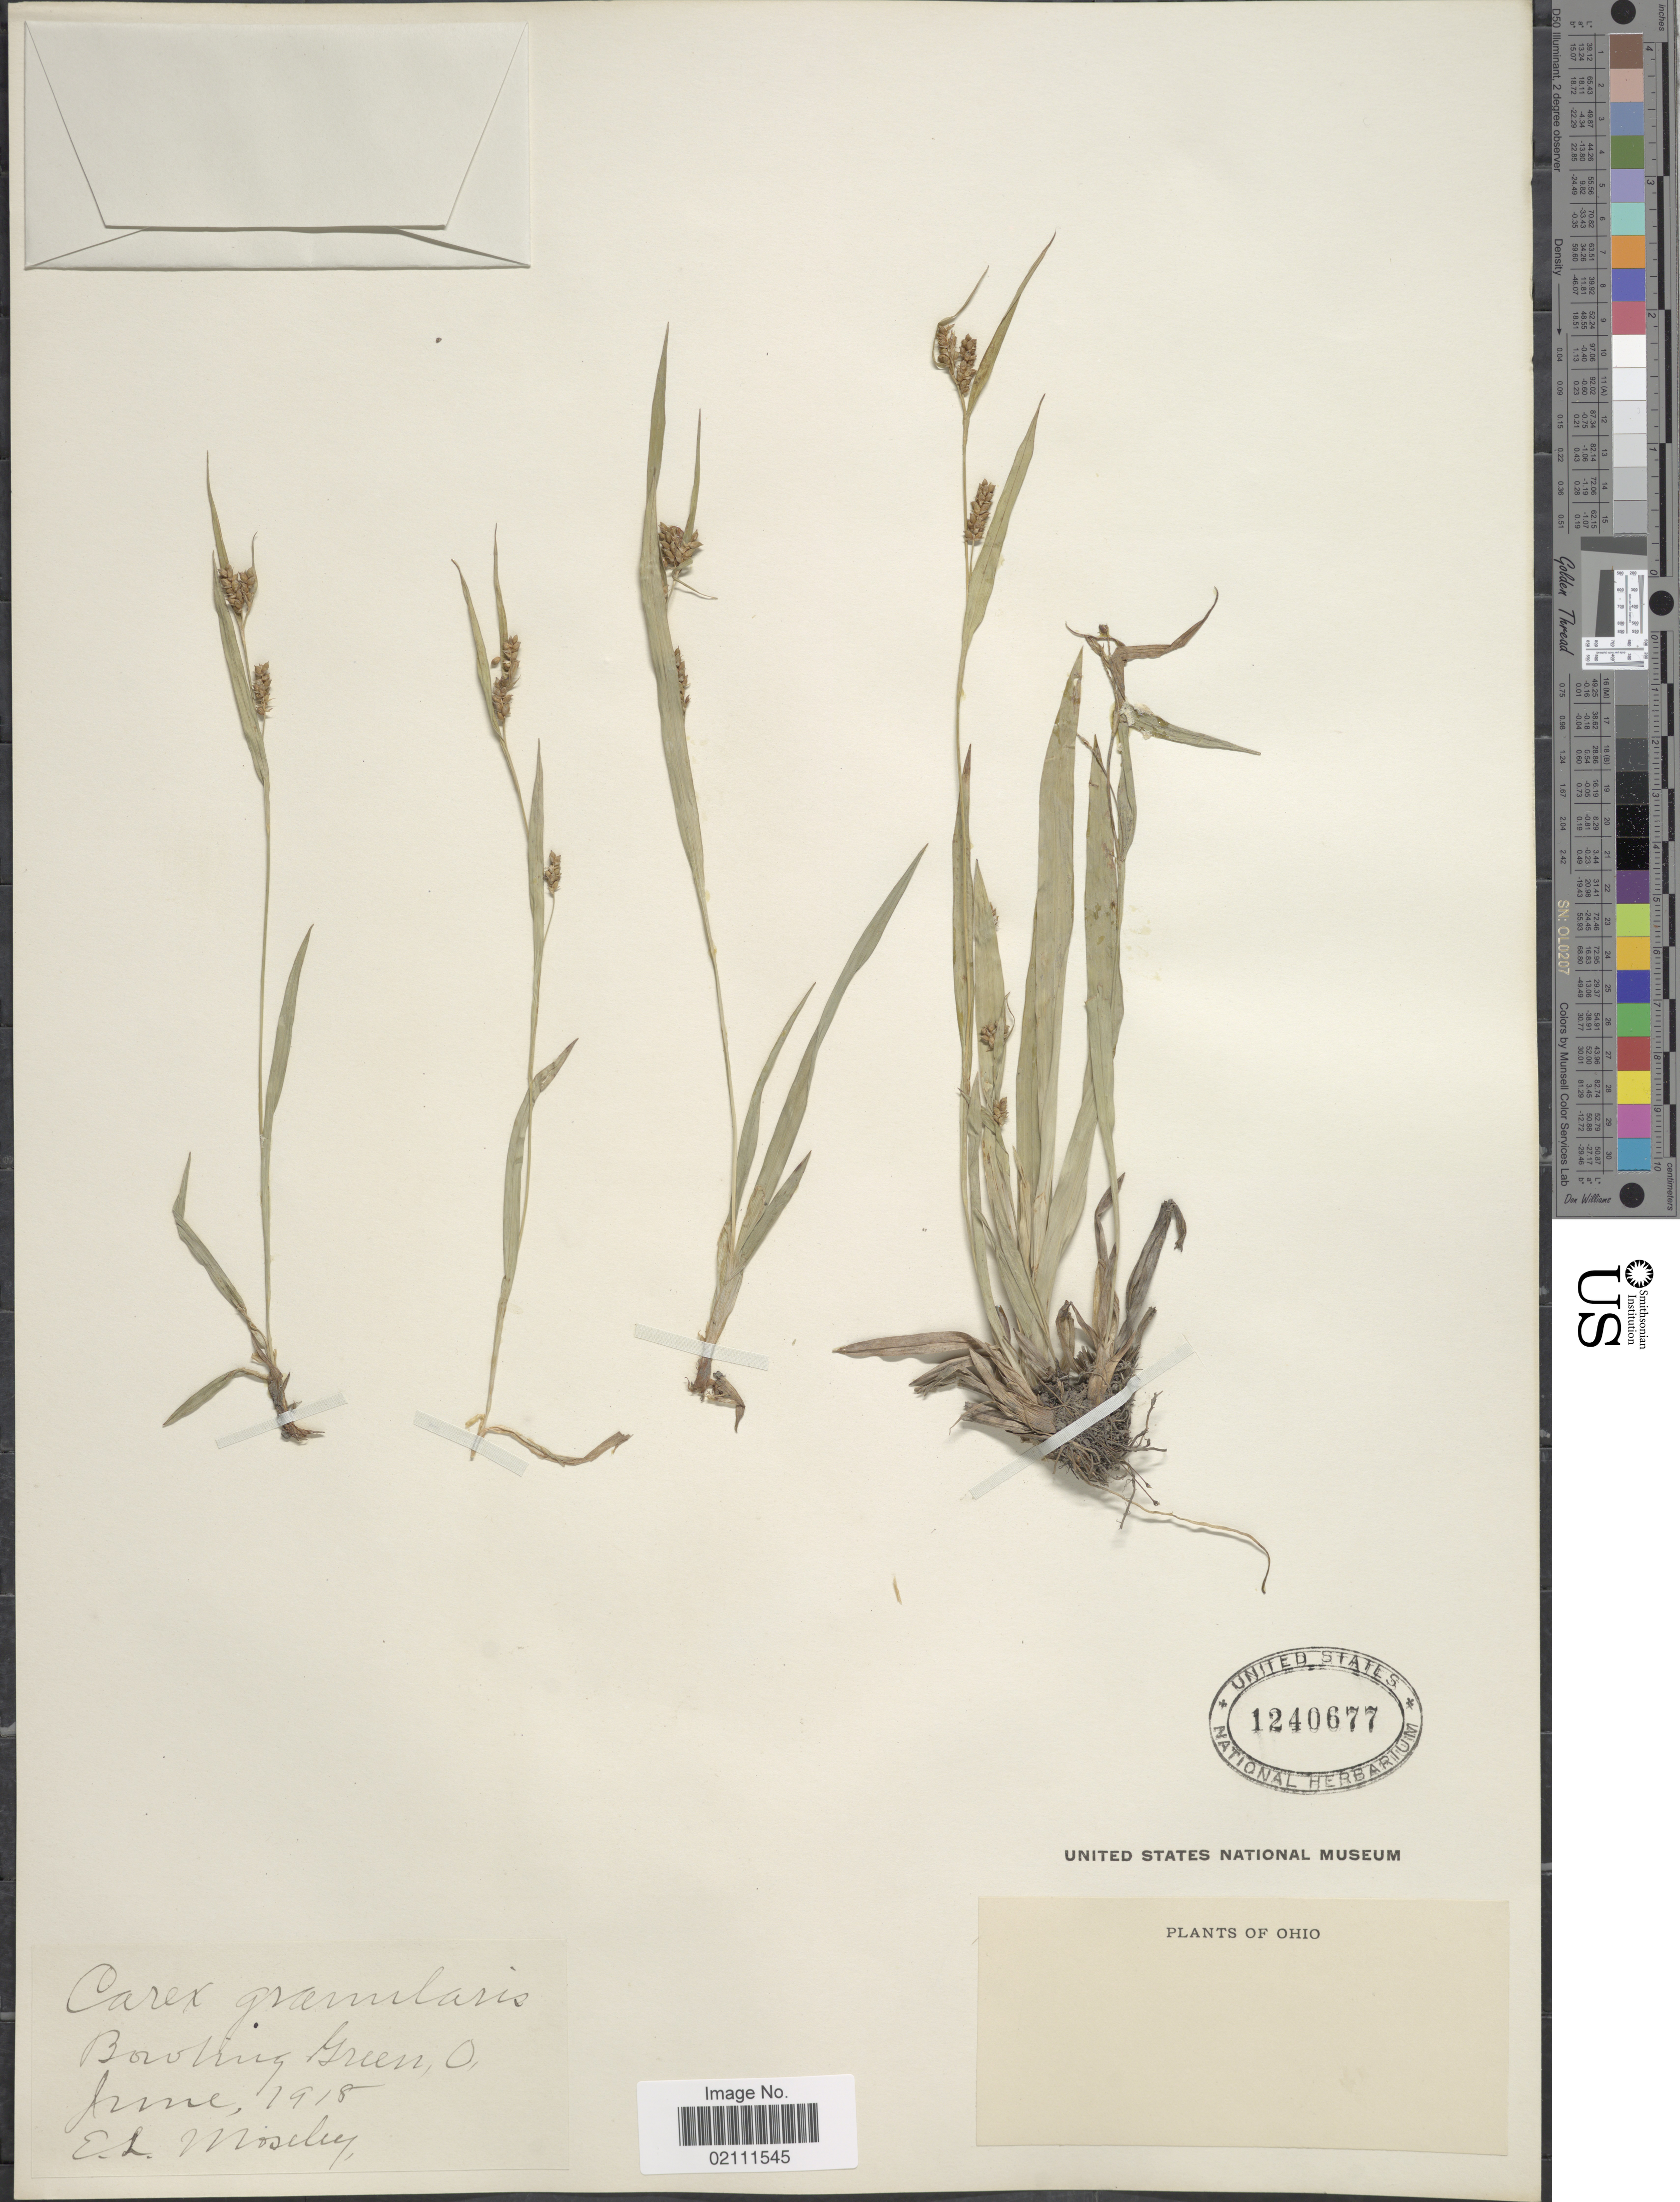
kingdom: Plantae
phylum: Tracheophyta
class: Liliopsida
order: Poales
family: Cyperaceae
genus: Carex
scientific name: Carex granularis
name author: Muhl. ex Willd.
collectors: E. Moseley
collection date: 1918-06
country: United States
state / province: Ohio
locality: Bowling Green.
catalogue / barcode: US 1240677